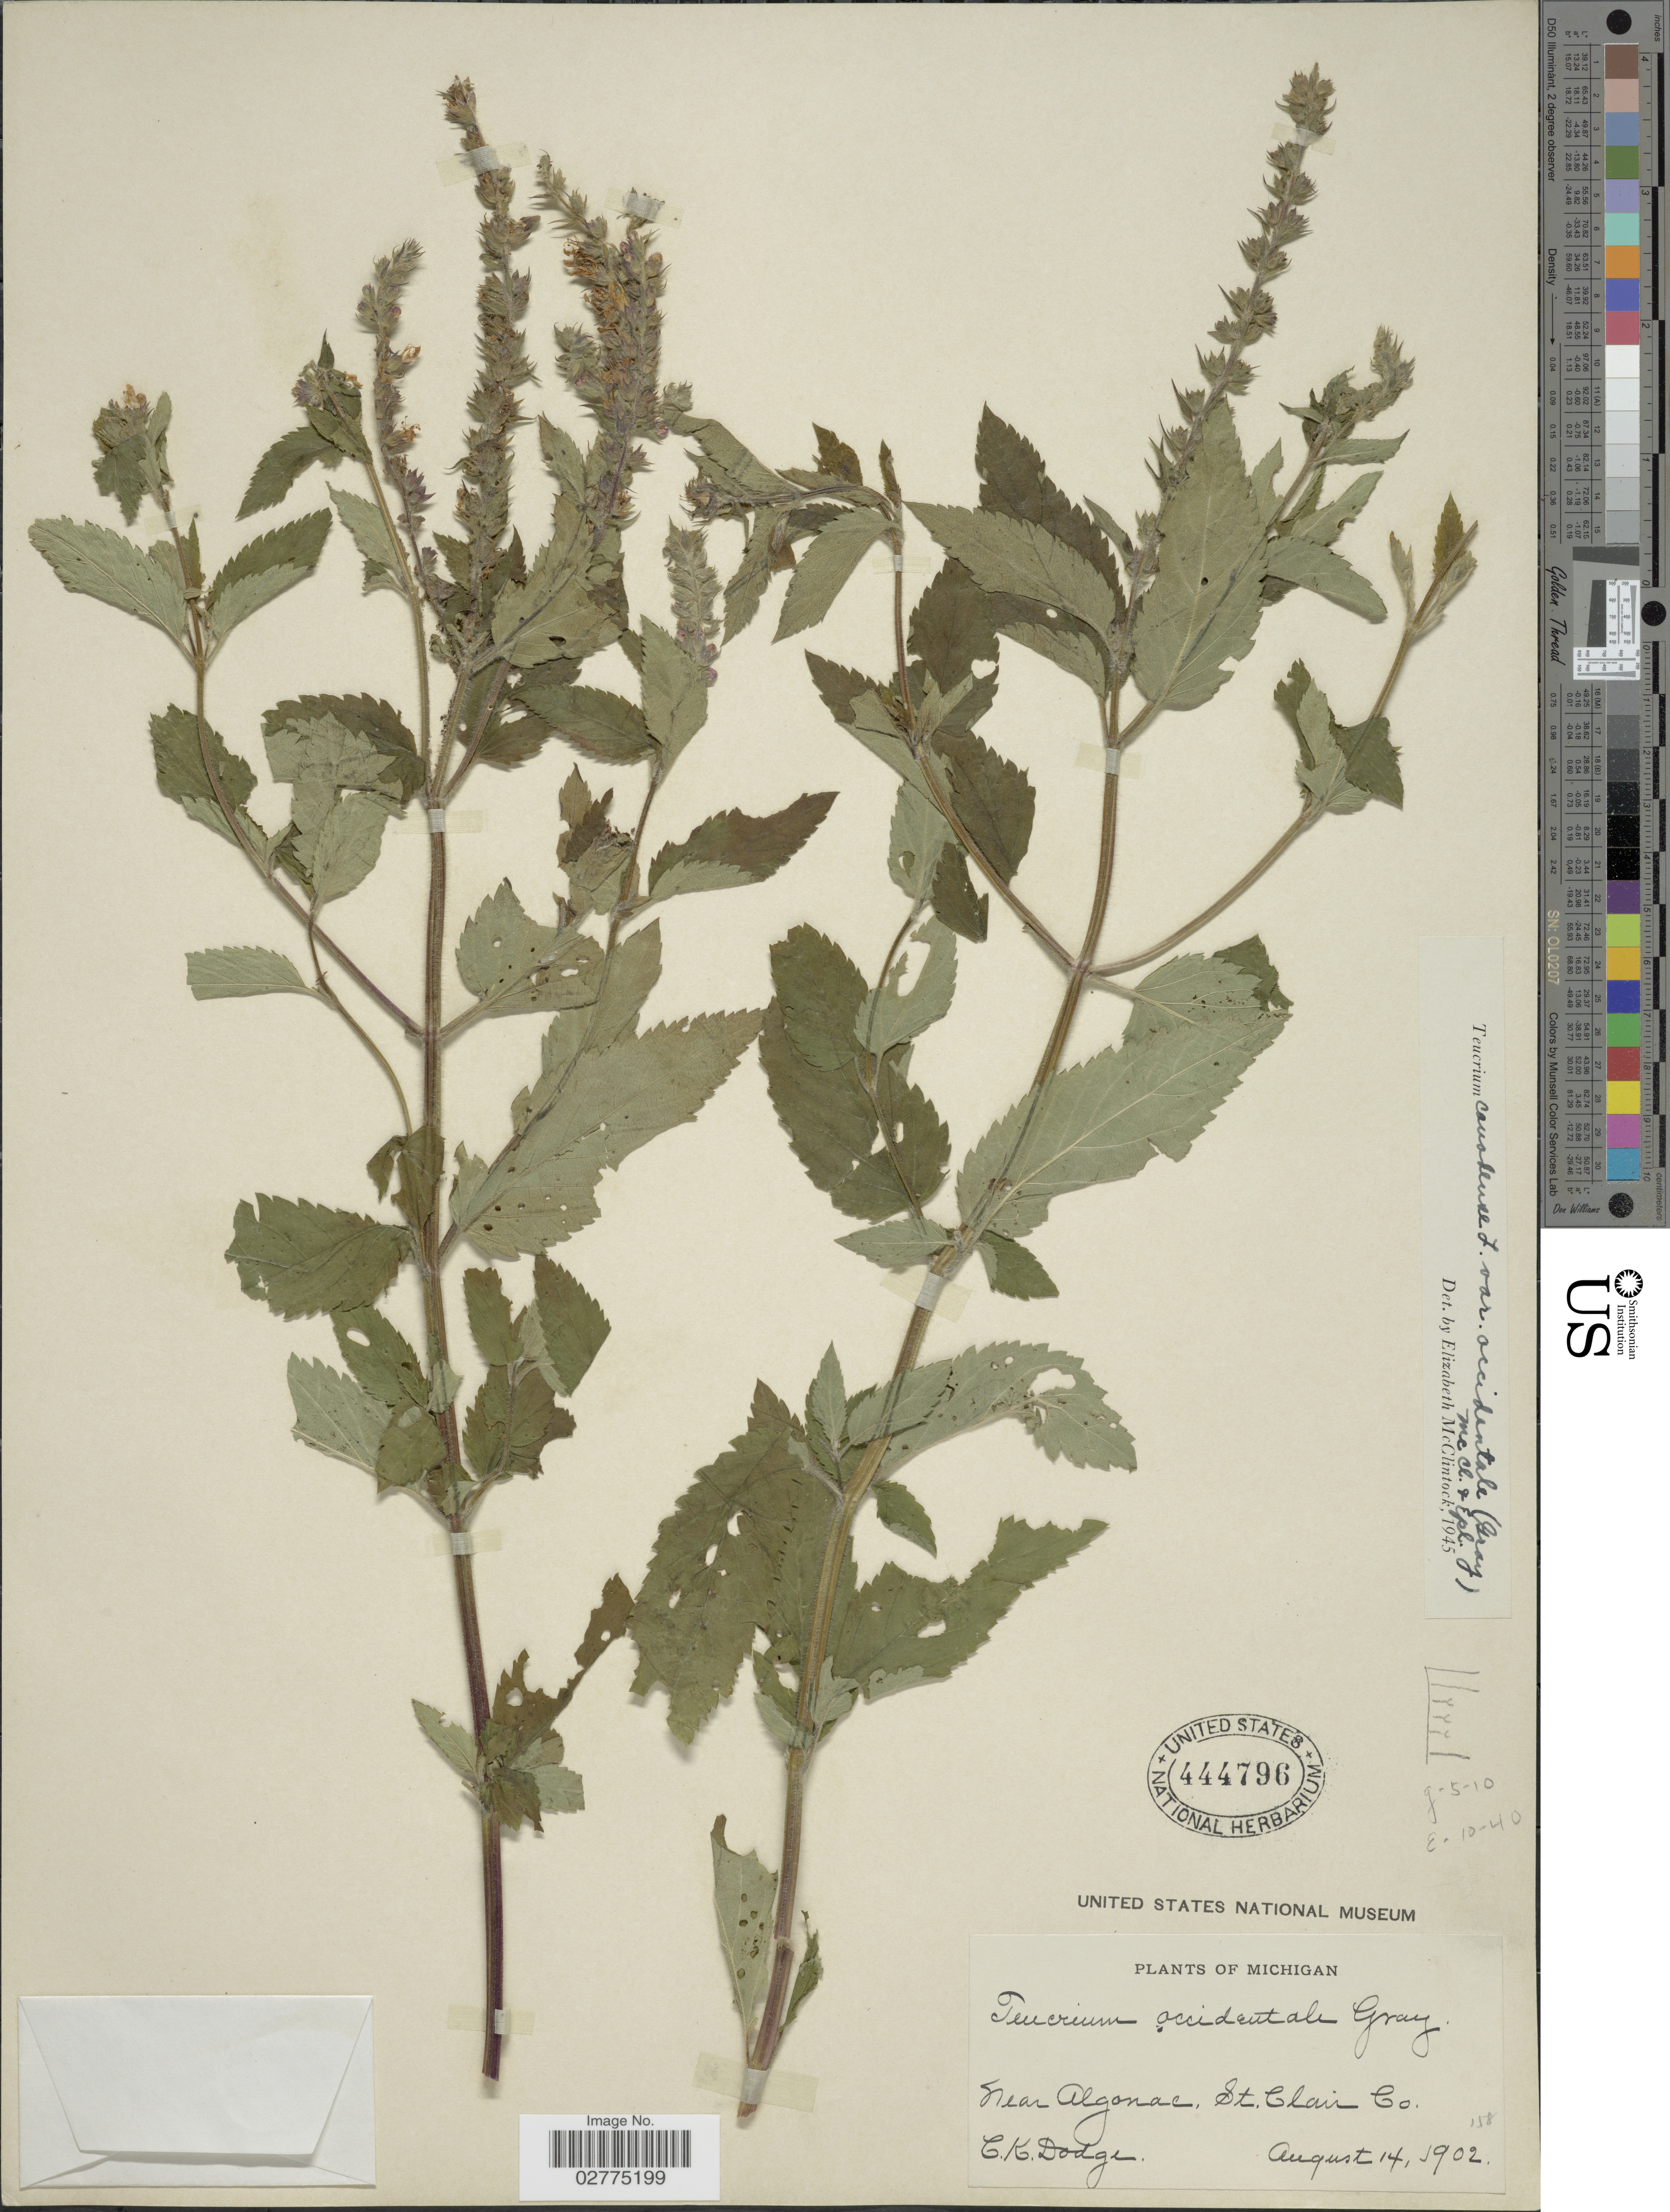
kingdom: Plantae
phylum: Tracheophyta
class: Magnoliopsida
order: Lamiales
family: Lamiaceae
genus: Teucrium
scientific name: Teucrium canadense var. occidentale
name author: (A. Gray) E. M. McClint. & Epling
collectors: C. Dodge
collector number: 158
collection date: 1902-08-14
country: United States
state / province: Michigan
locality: Near Algonac, St. Clair Co.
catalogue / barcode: US 444796